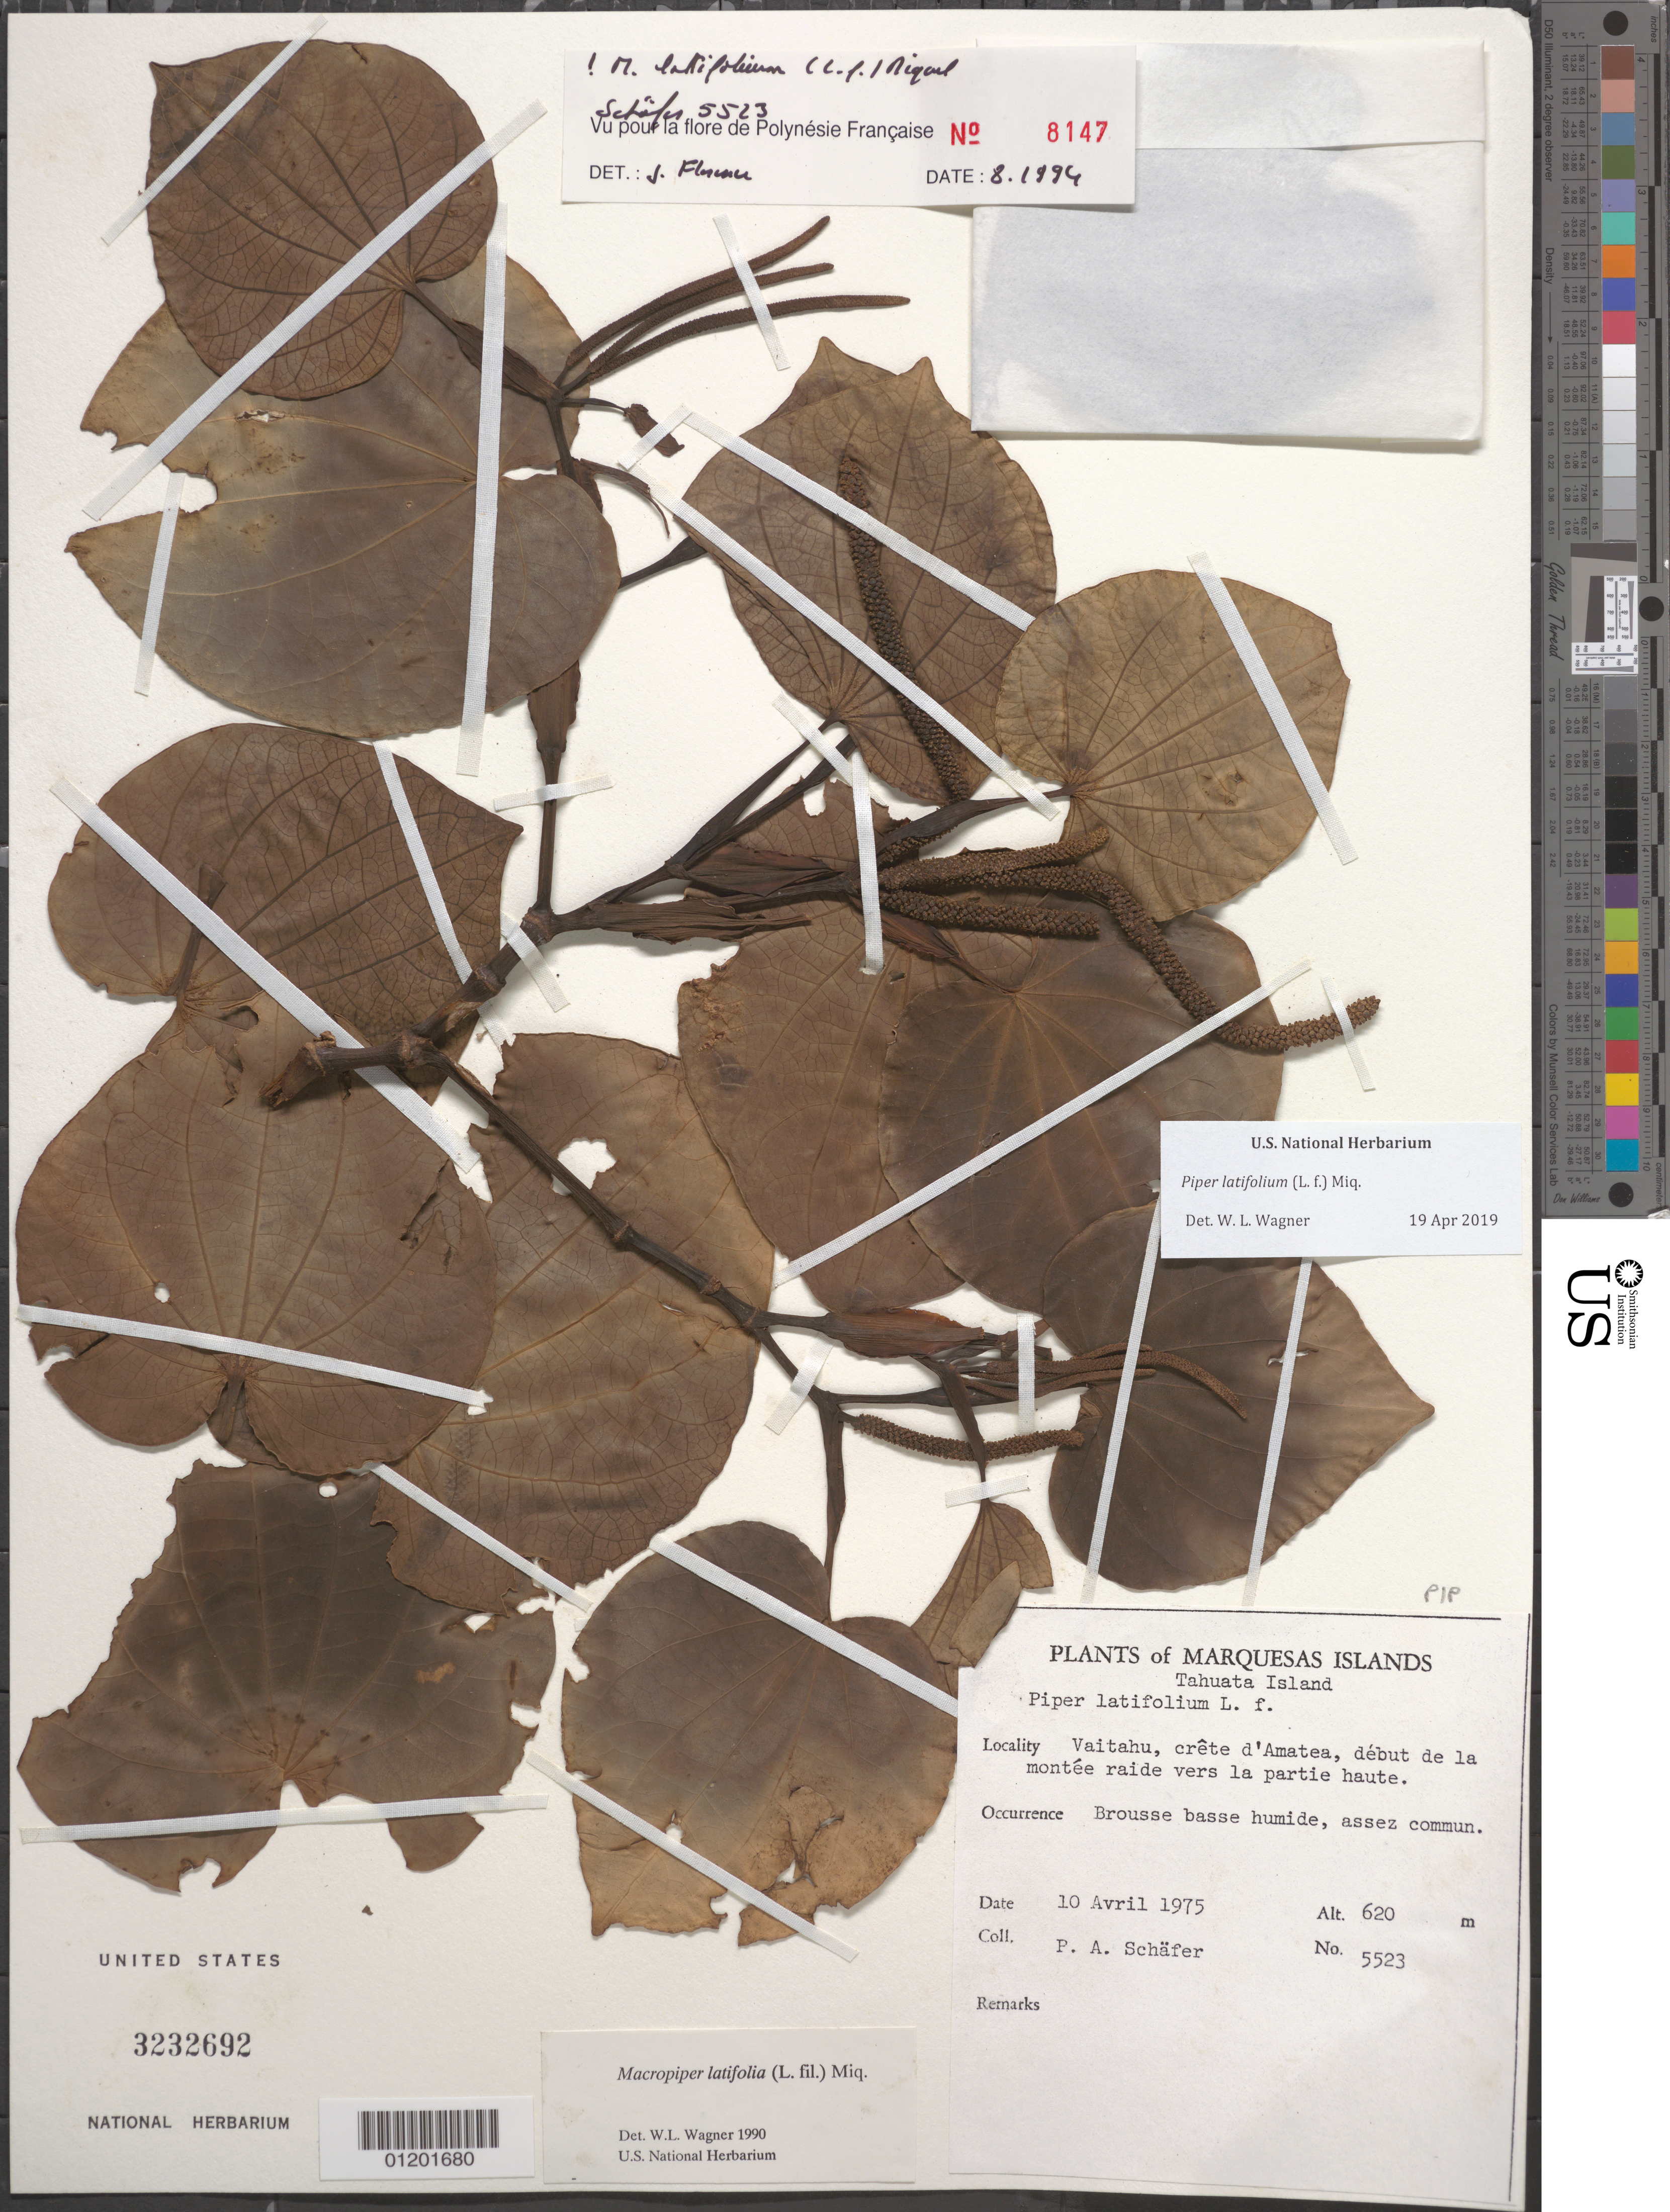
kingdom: Plantae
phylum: Tracheophyta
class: Magnoliopsida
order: Piperales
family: Piperaceae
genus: Piper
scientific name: Piper latifolium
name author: L. f.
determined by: Wagner, W. L., (BOT), Smithsonian Institution - National Museum of Natural History (UNITED STATES)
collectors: P. A. Schäfer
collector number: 5523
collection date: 1975-04-10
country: French Polynesia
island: Tahuata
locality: Vaitahu, crête d'Amatea, début de la montée raide vers la partie haute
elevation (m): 620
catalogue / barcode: US 3232692